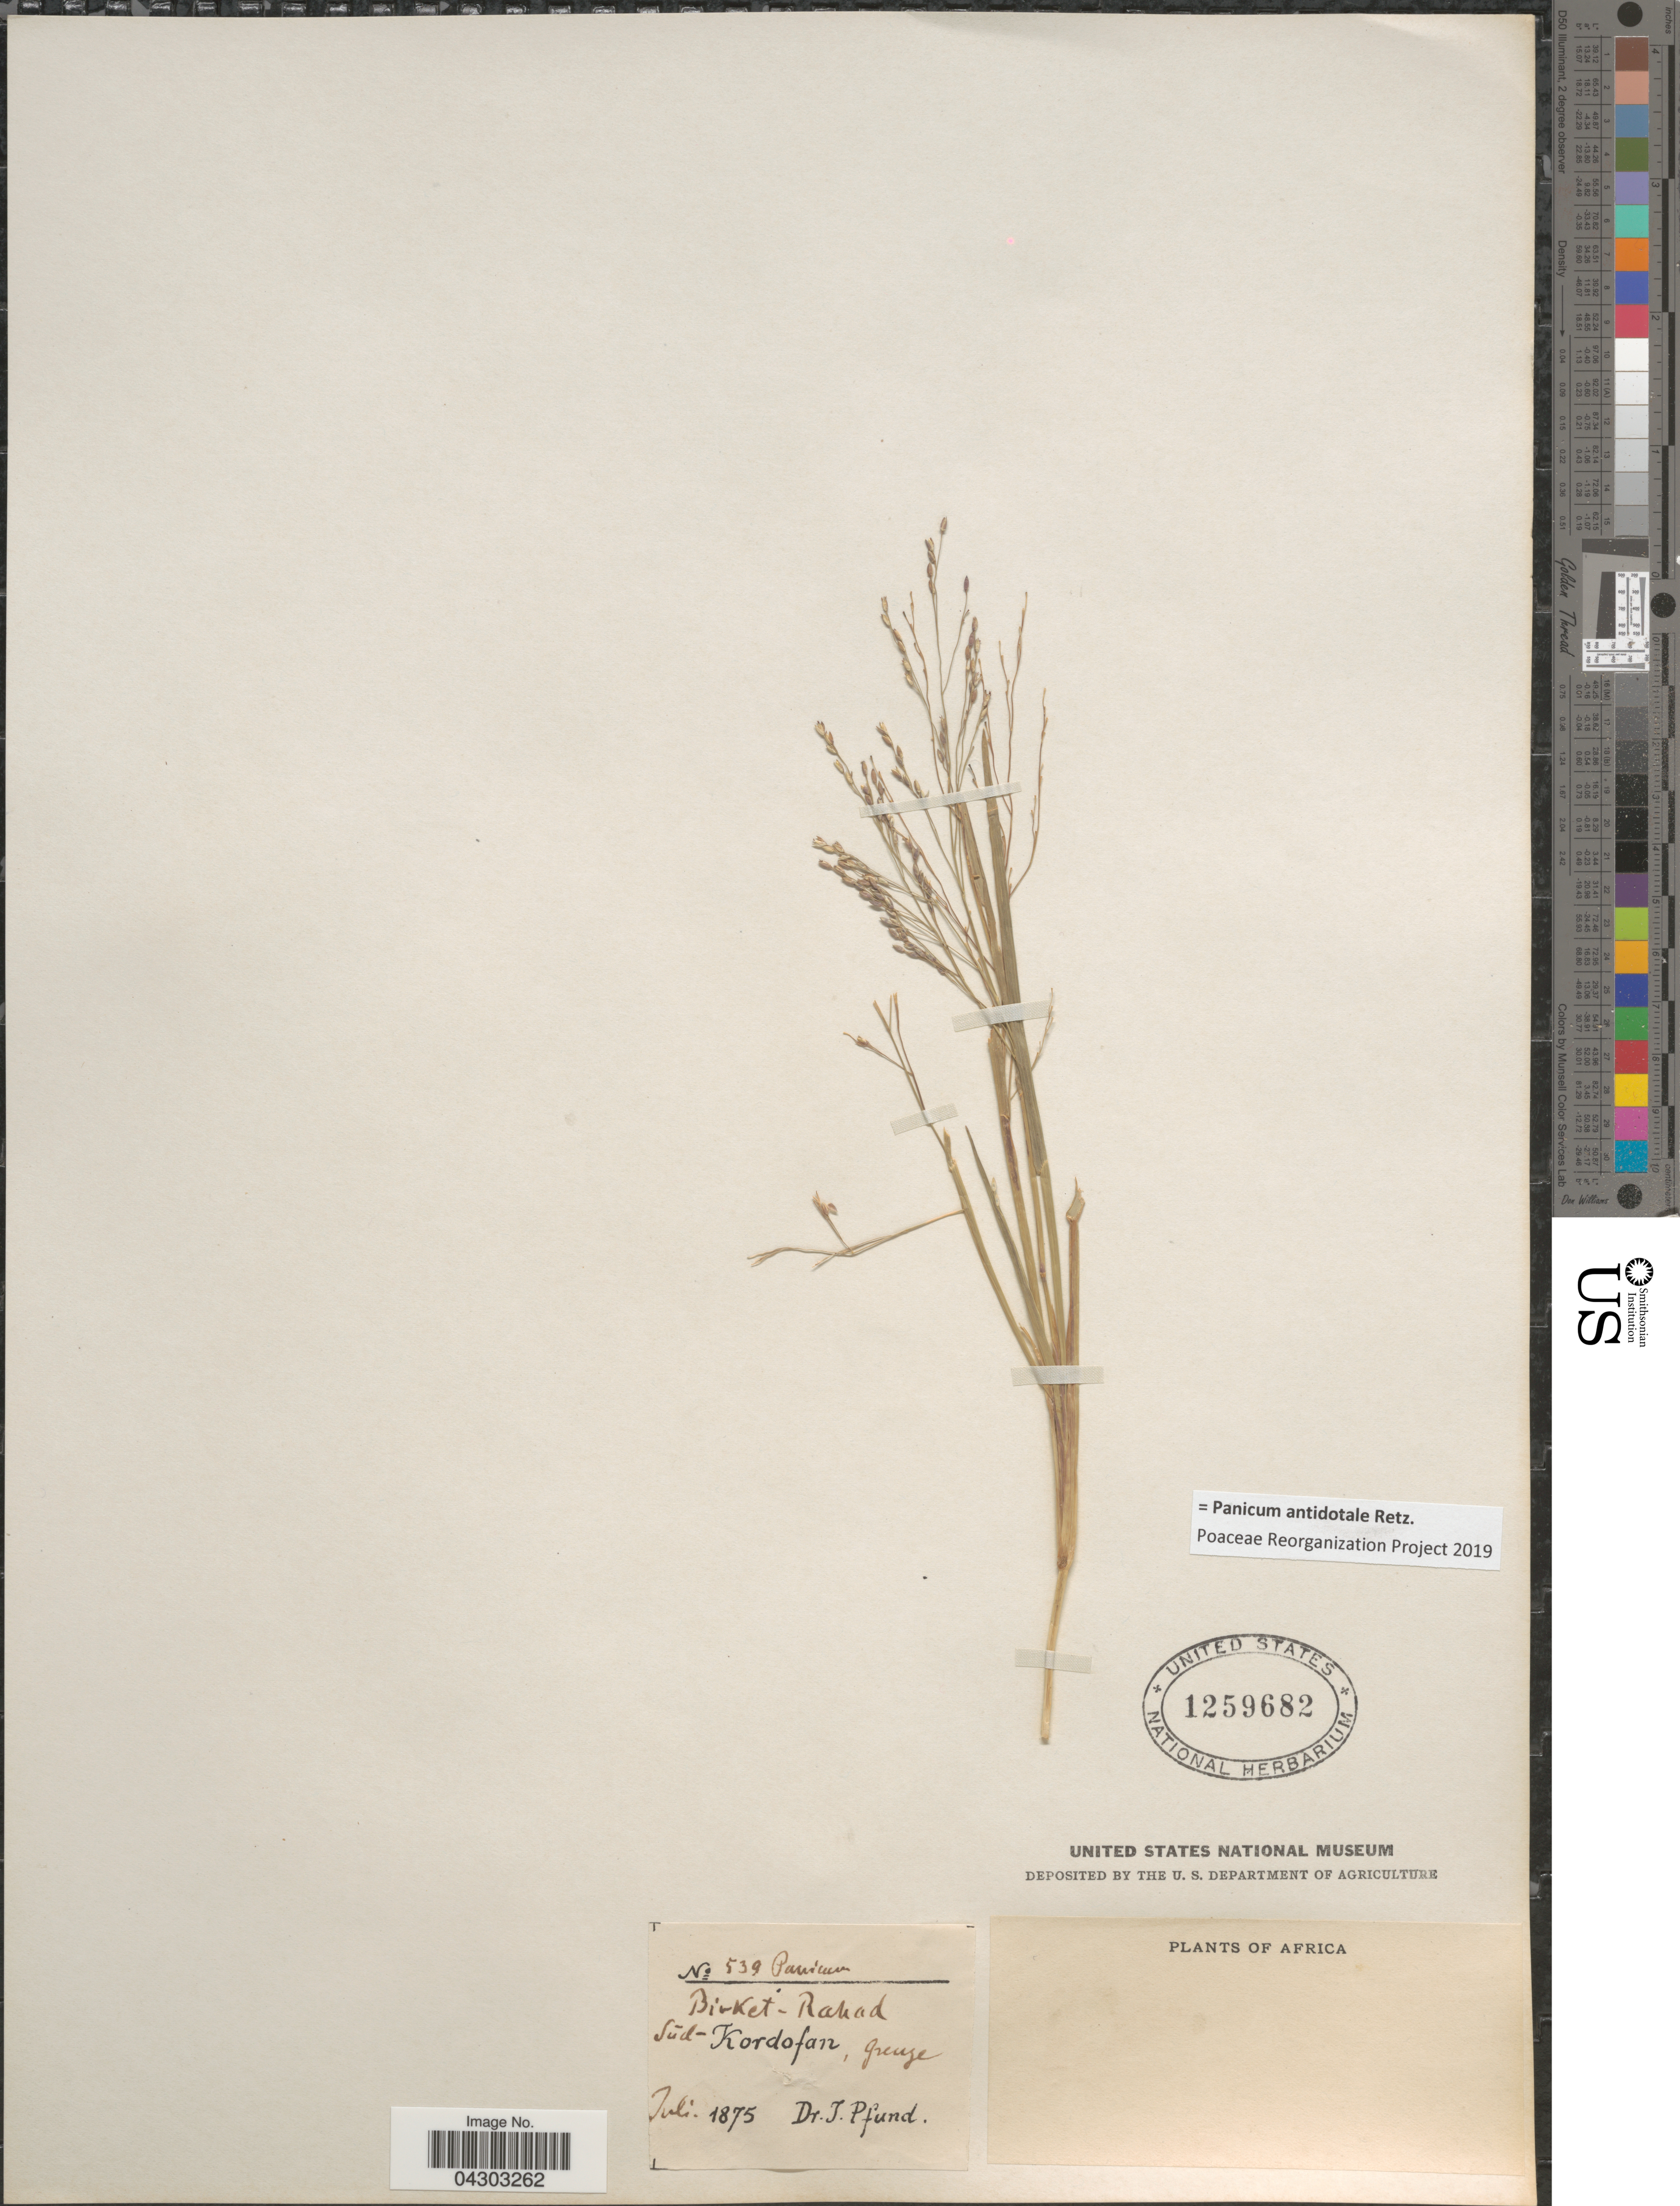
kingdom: Plantae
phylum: Tracheophyta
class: Liliopsida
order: Poales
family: Poaceae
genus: Panicum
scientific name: Panicum antidotale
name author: Retz.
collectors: J. Pfund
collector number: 539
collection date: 1875-07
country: Sudan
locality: Birket - Rahad. Süd-Kordofan, Greuze. Africa.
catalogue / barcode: US 1259682